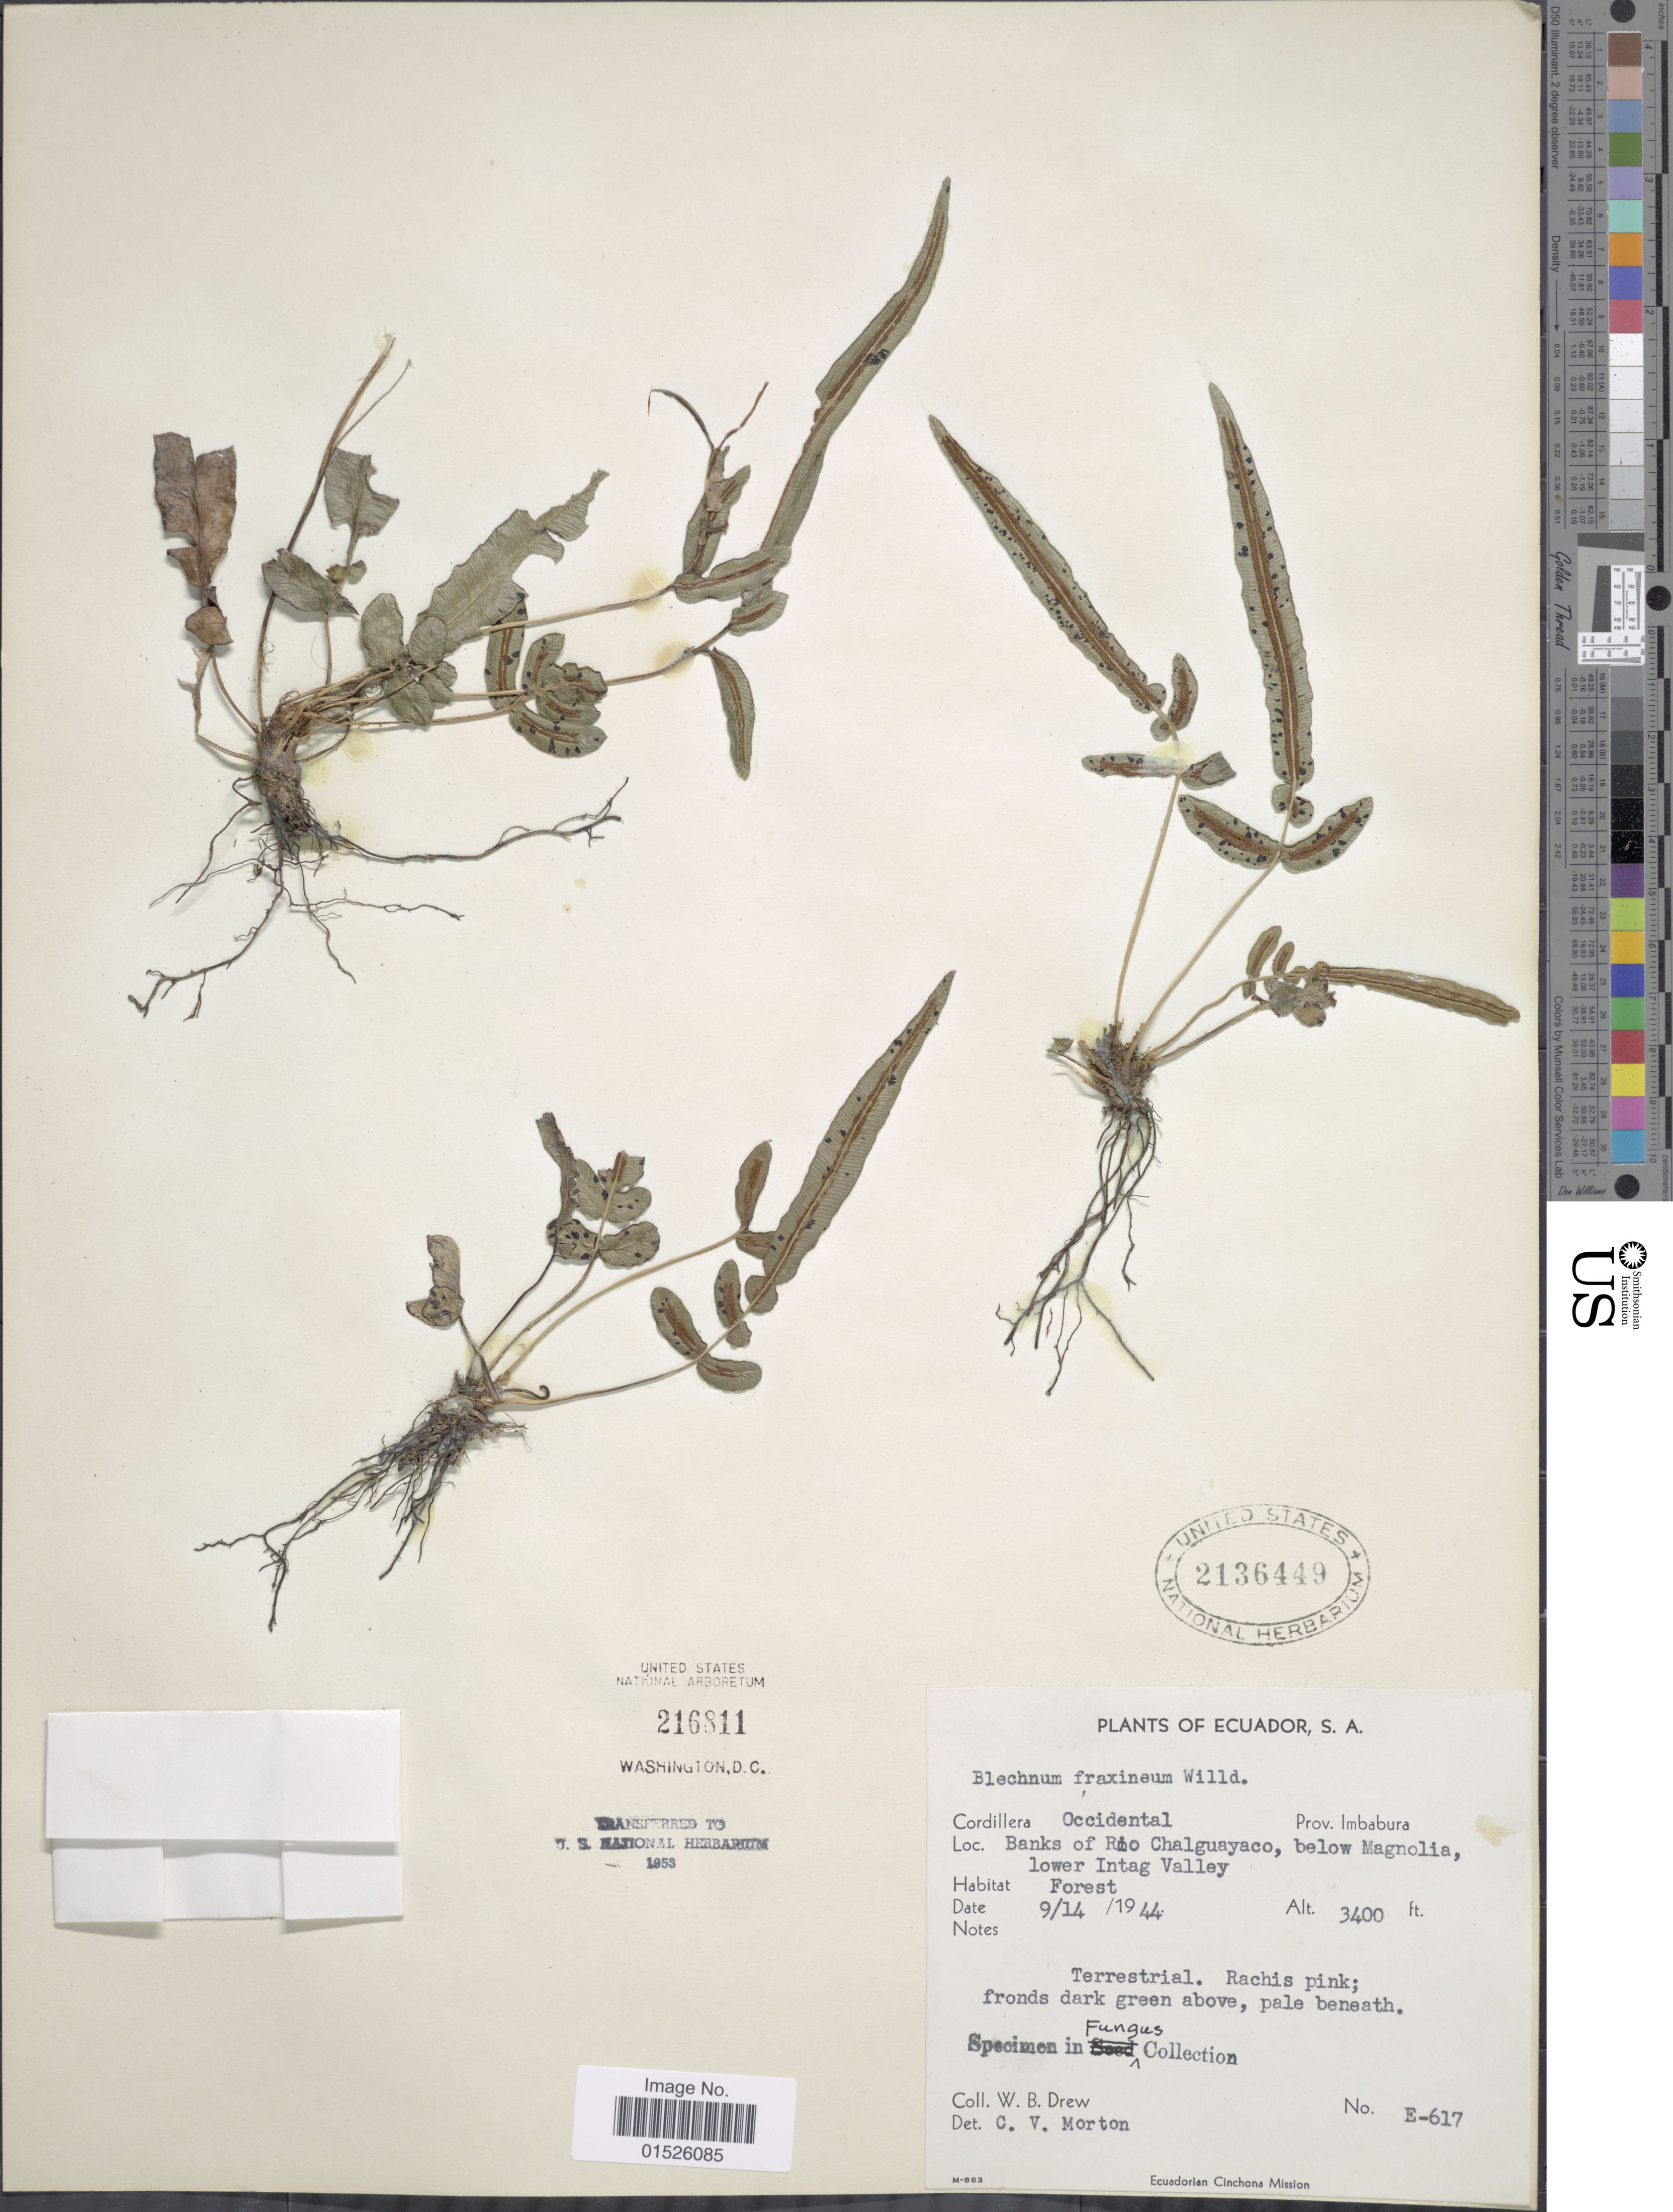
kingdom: Plantae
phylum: Tracheophyta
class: Polypodiopsida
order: Polypodiales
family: Blechnaceae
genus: Blechnum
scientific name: Blechnum gracile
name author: Kaulf.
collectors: W. B. Drew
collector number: E-617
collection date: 1944-09-14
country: Ecuador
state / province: Imbabura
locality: Ecuador, S. A. Cordillera Occidental, Prov. Imbabura, Banks of Rio Chalguayaco, below Magmnolia, lower Intag Valley.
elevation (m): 1036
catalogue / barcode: US 2136449